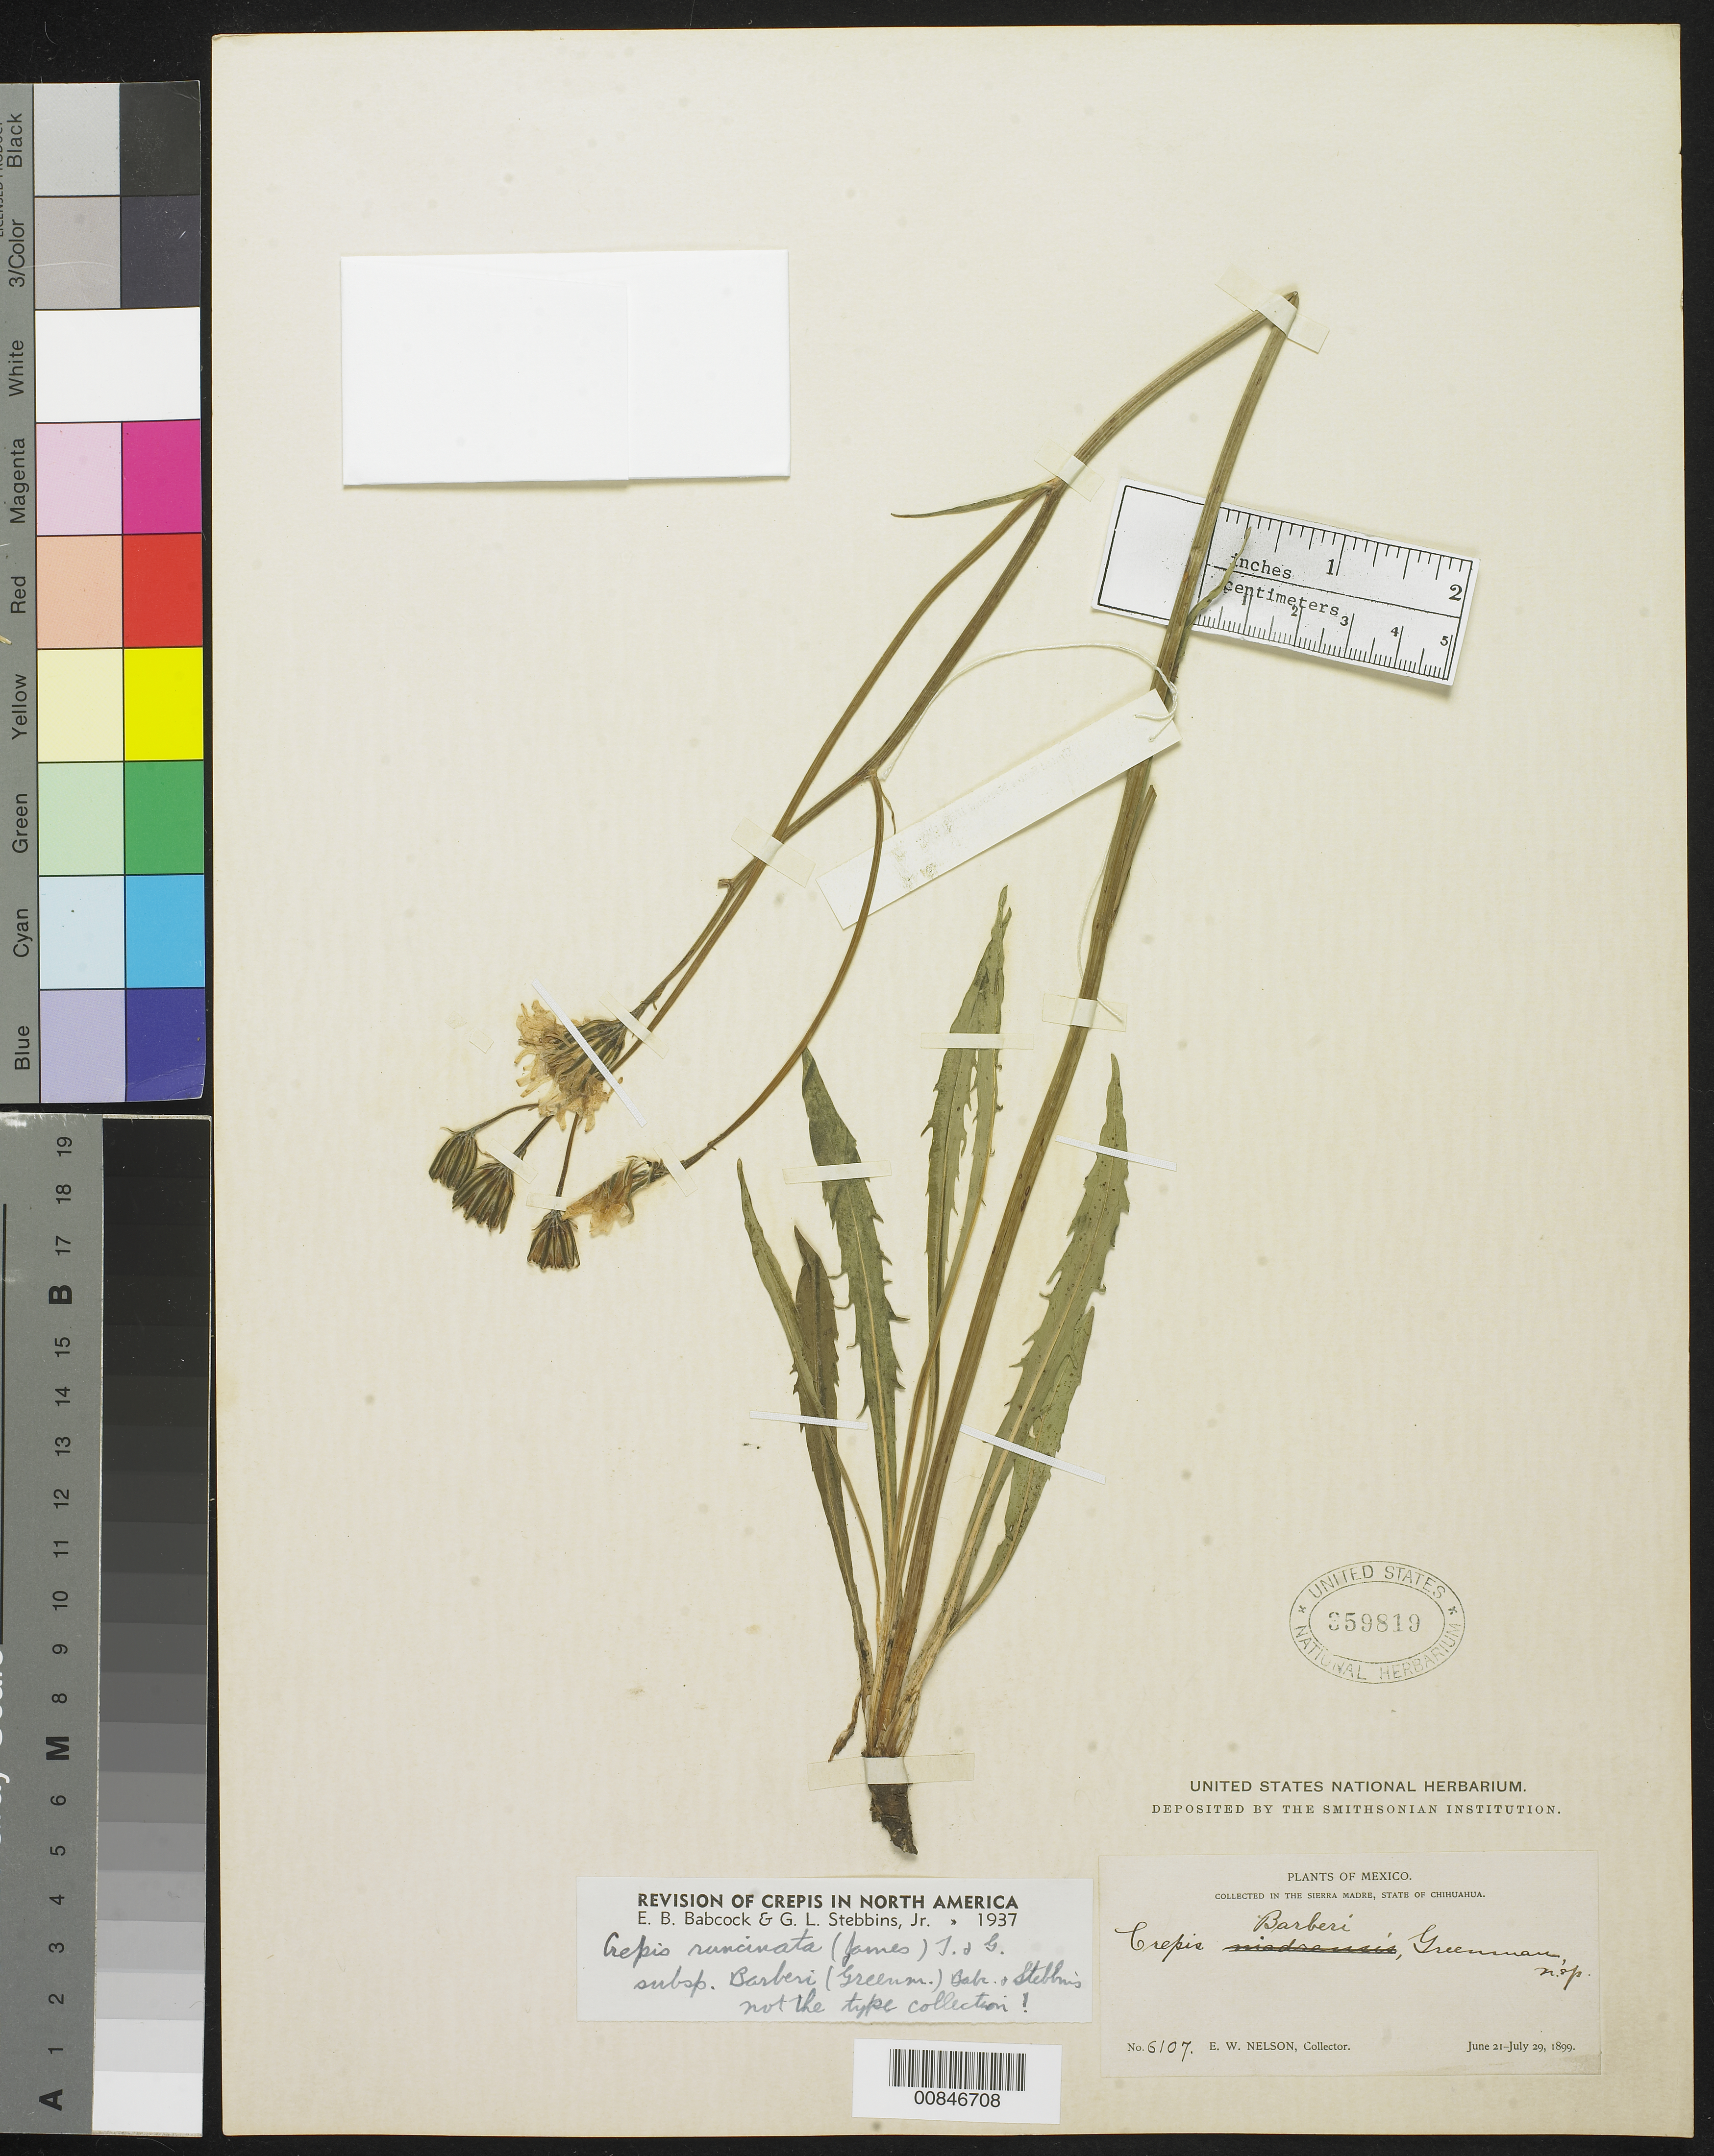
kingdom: Plantae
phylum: Tracheophyta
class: Magnoliopsida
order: Asterales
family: Asteraceae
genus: Crepis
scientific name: Crepis runcinata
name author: Torr. & A. Gray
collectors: E. W. Nelson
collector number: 6107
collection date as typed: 21 Jun 1899 to 29 Jul 1899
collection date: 1899-06-21/1899-07-29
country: Mexico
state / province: Chihuahua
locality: Sierra Madre, Chihuahua.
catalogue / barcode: US 359819